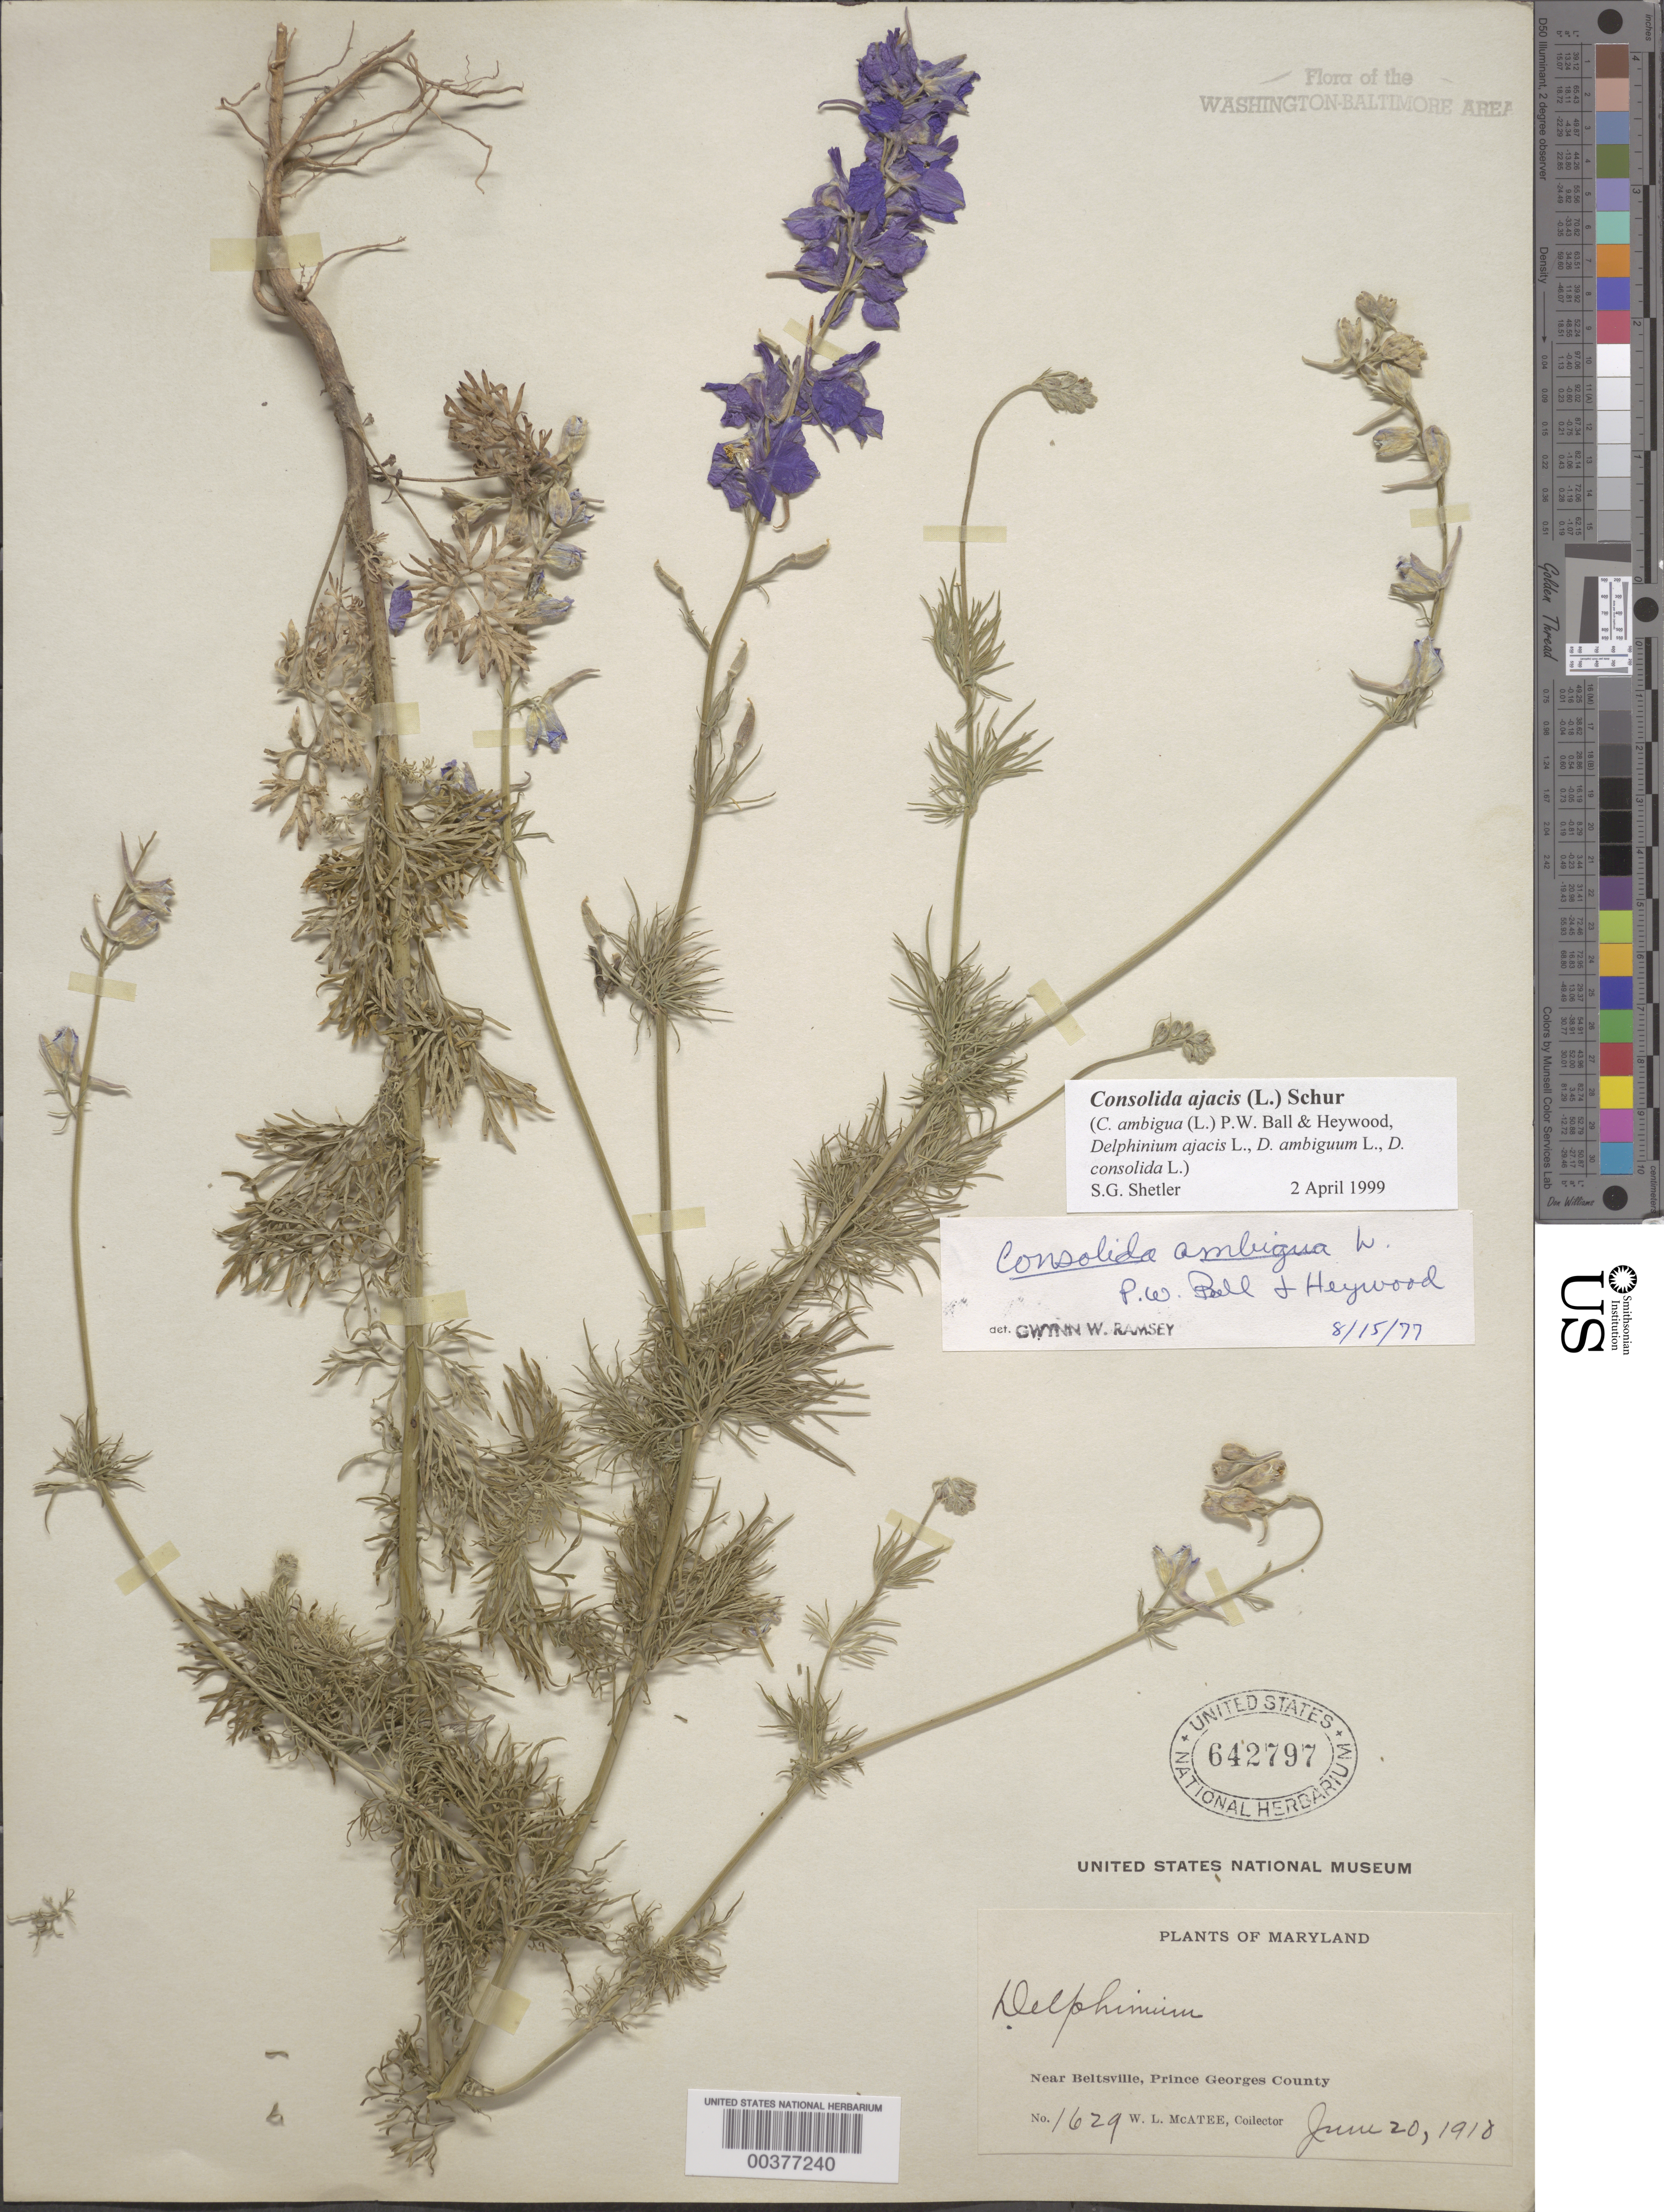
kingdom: Plantae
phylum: Tracheophyta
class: Magnoliopsida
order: Ranunculales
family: Ranunculaceae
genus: Delphinium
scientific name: Delphinium ajacis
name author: L.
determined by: Strong, M. T., (US), Smithsonian Institution - National Museum of Natural History (UNITED STATES)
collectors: W. McAtee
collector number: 1629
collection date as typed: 20 Jun 1910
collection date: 1910-06-20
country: United States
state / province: Maryland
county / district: Prince George's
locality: Beltsville vicinity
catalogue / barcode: US 642797